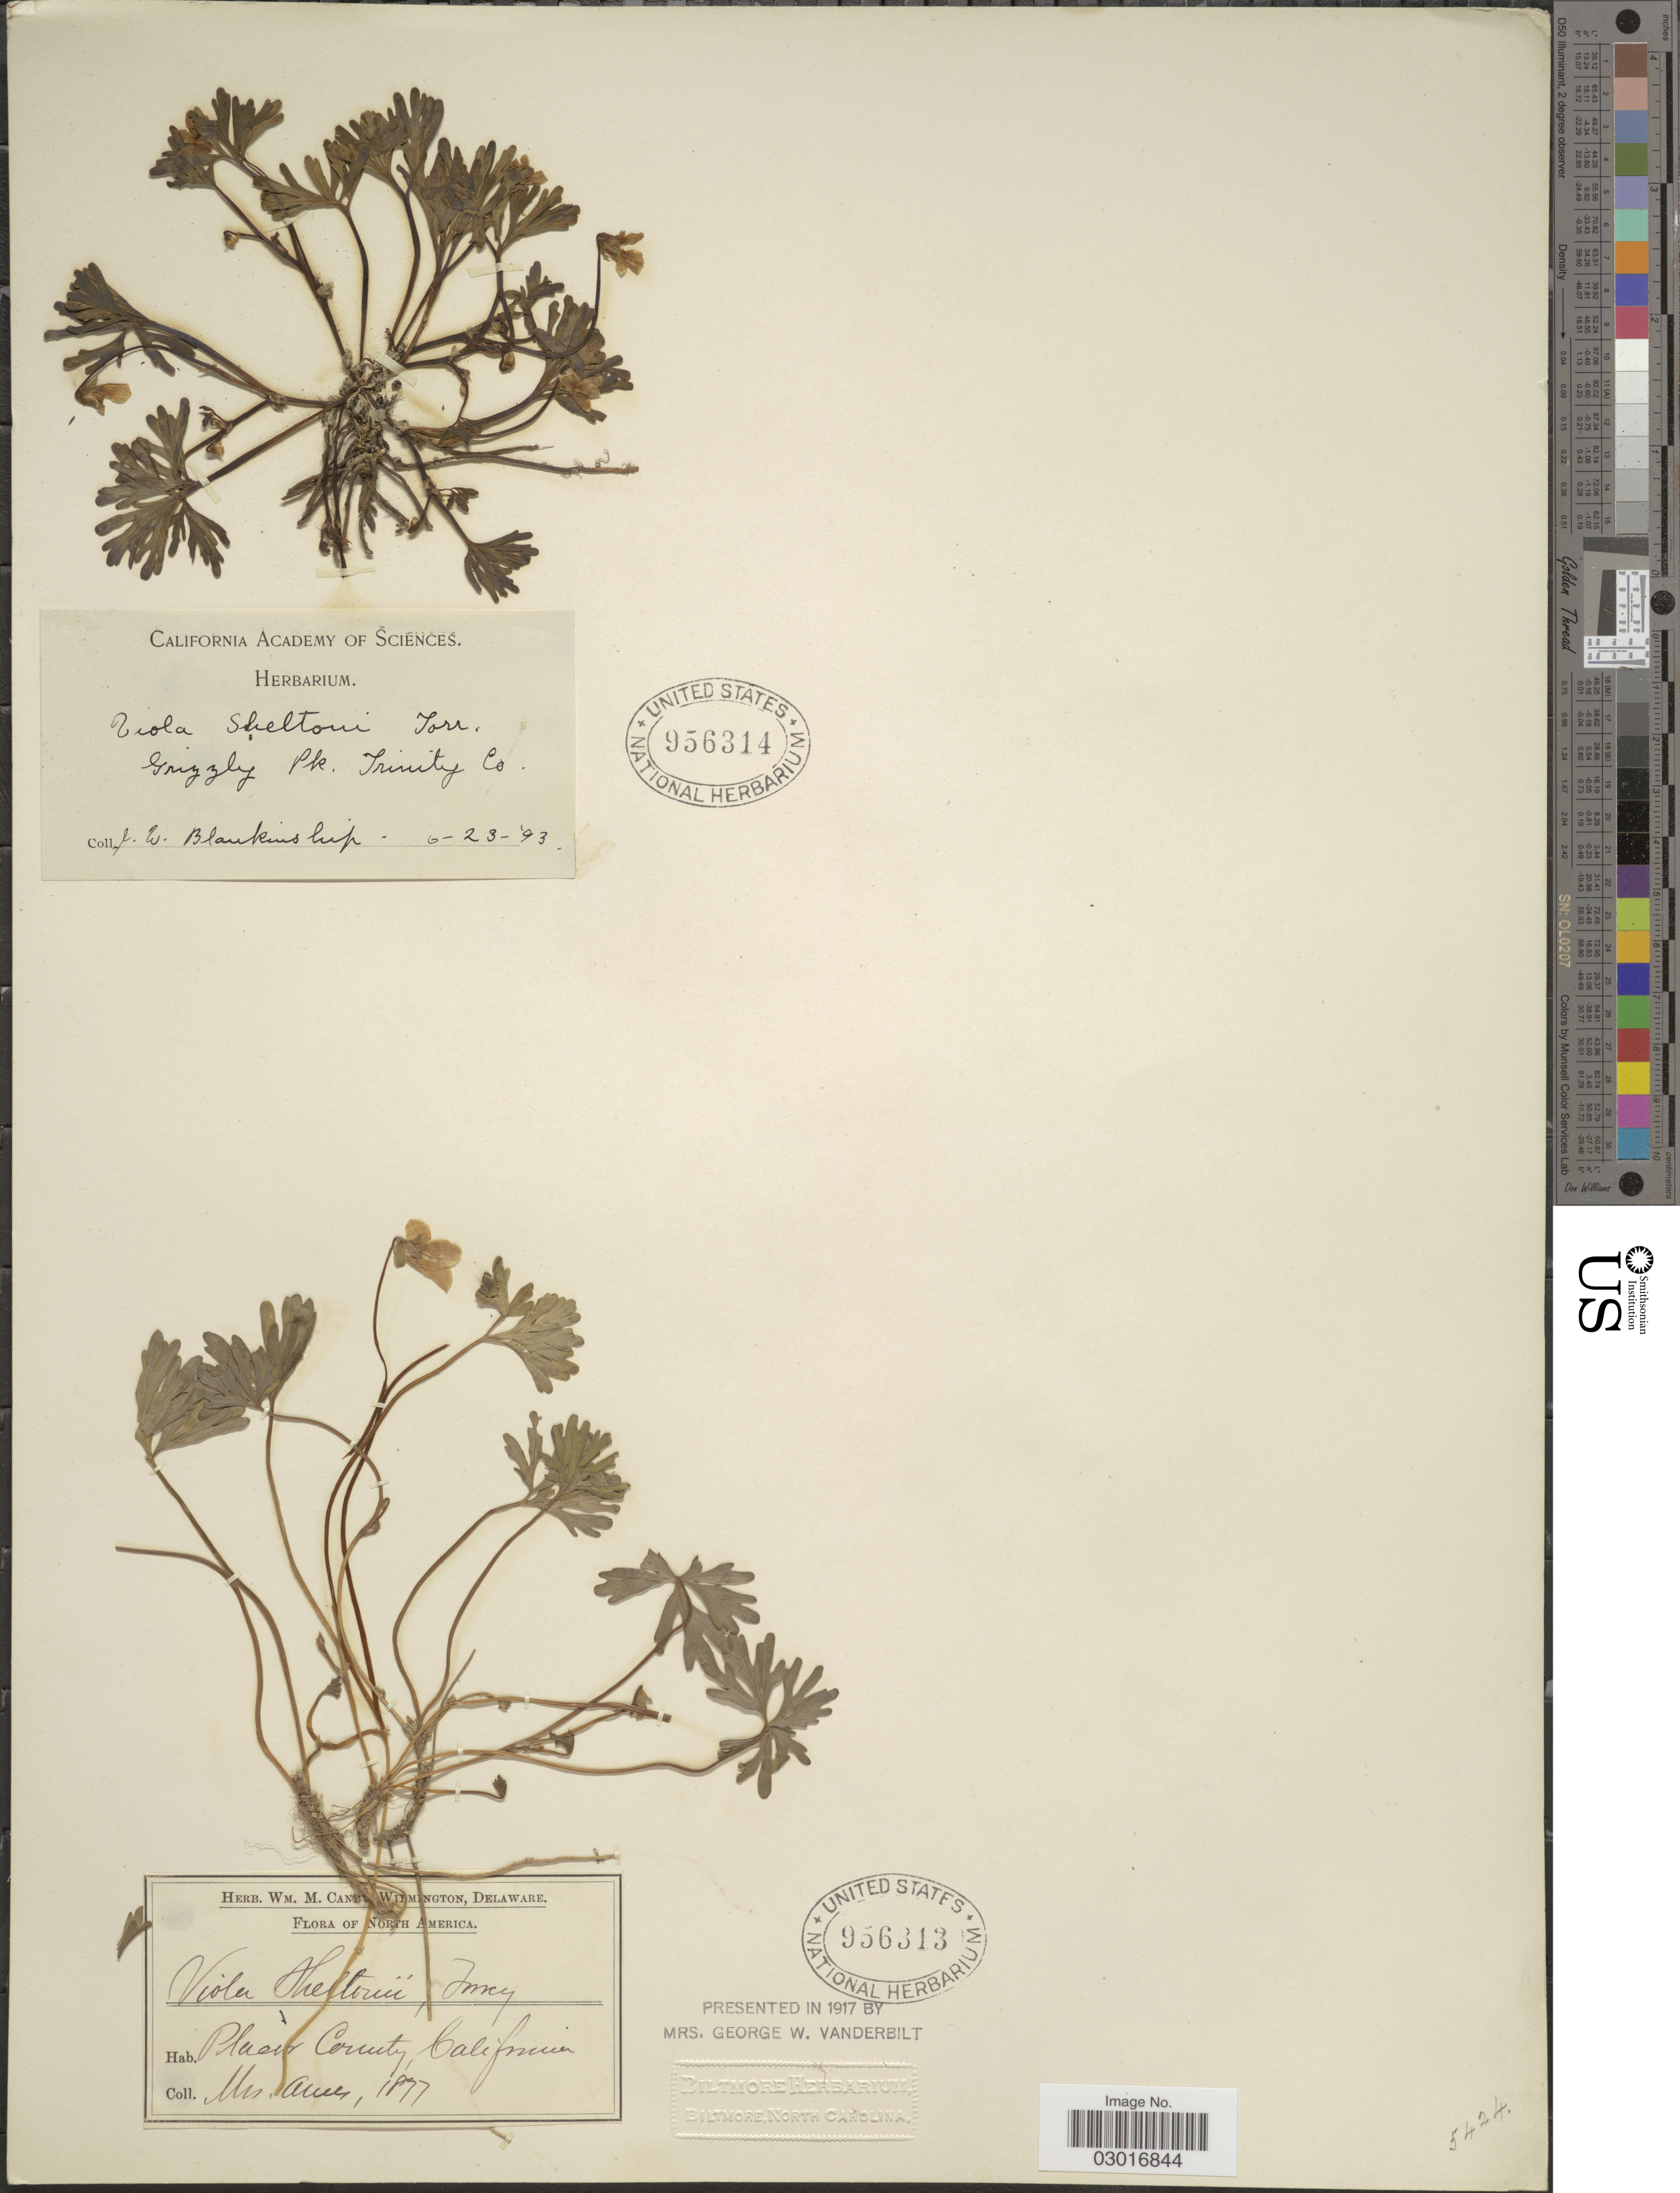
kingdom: Plantae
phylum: Tracheophyta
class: Magnoliopsida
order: Malpighiales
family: Violaceae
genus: Viola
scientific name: Viola sheltonii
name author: Torr.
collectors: J. W. Blankinship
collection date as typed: Transcribed d/m/y: 23/6/93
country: United States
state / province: California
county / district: Trinity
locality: Grizzly Pk. Trinity Co.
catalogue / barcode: US 956314-2